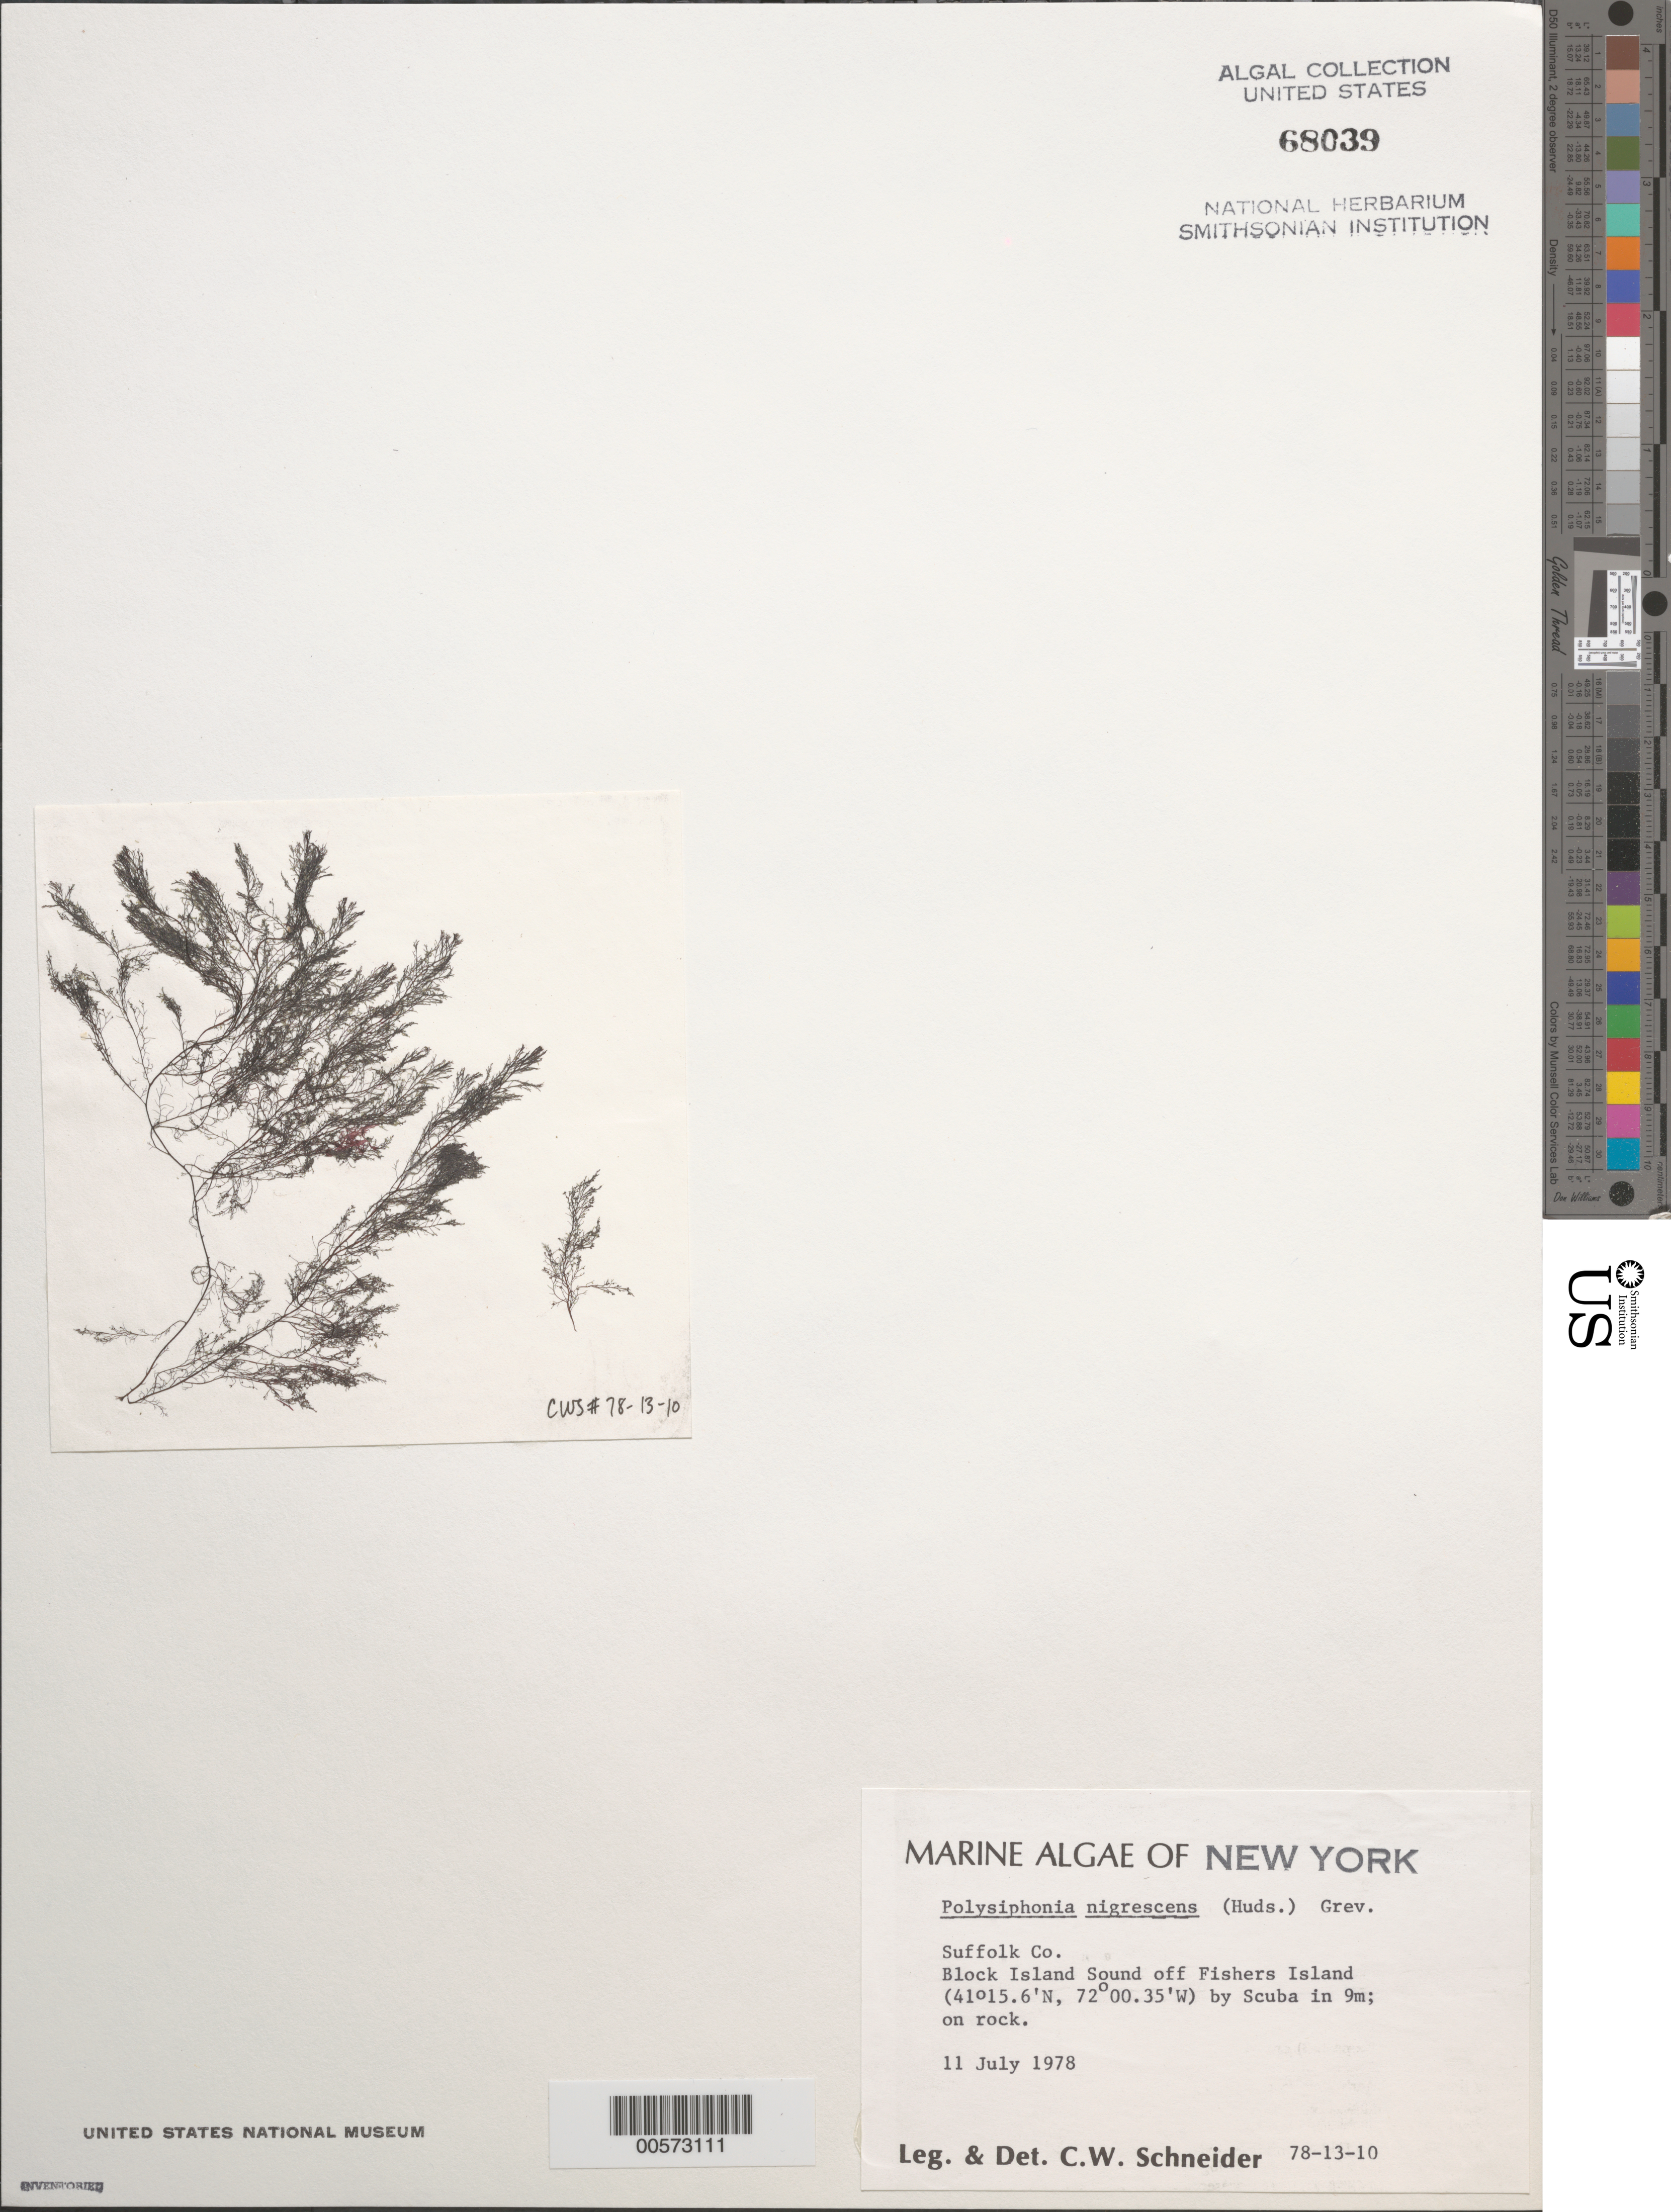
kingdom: Plantae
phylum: Rhodophyta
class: Florideophyceae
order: Ceramiales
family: Rhodomelaceae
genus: Vertebrata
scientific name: Vertebrata fucoides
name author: (Hudson) Kuntze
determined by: Algae name updating Project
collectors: C. W. Schneider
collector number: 78-13-10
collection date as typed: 11 Jul 1978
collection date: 1978-07-11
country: United States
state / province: New York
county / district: Suffolk County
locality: Block Island Sound, off Fishers Island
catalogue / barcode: US 68039